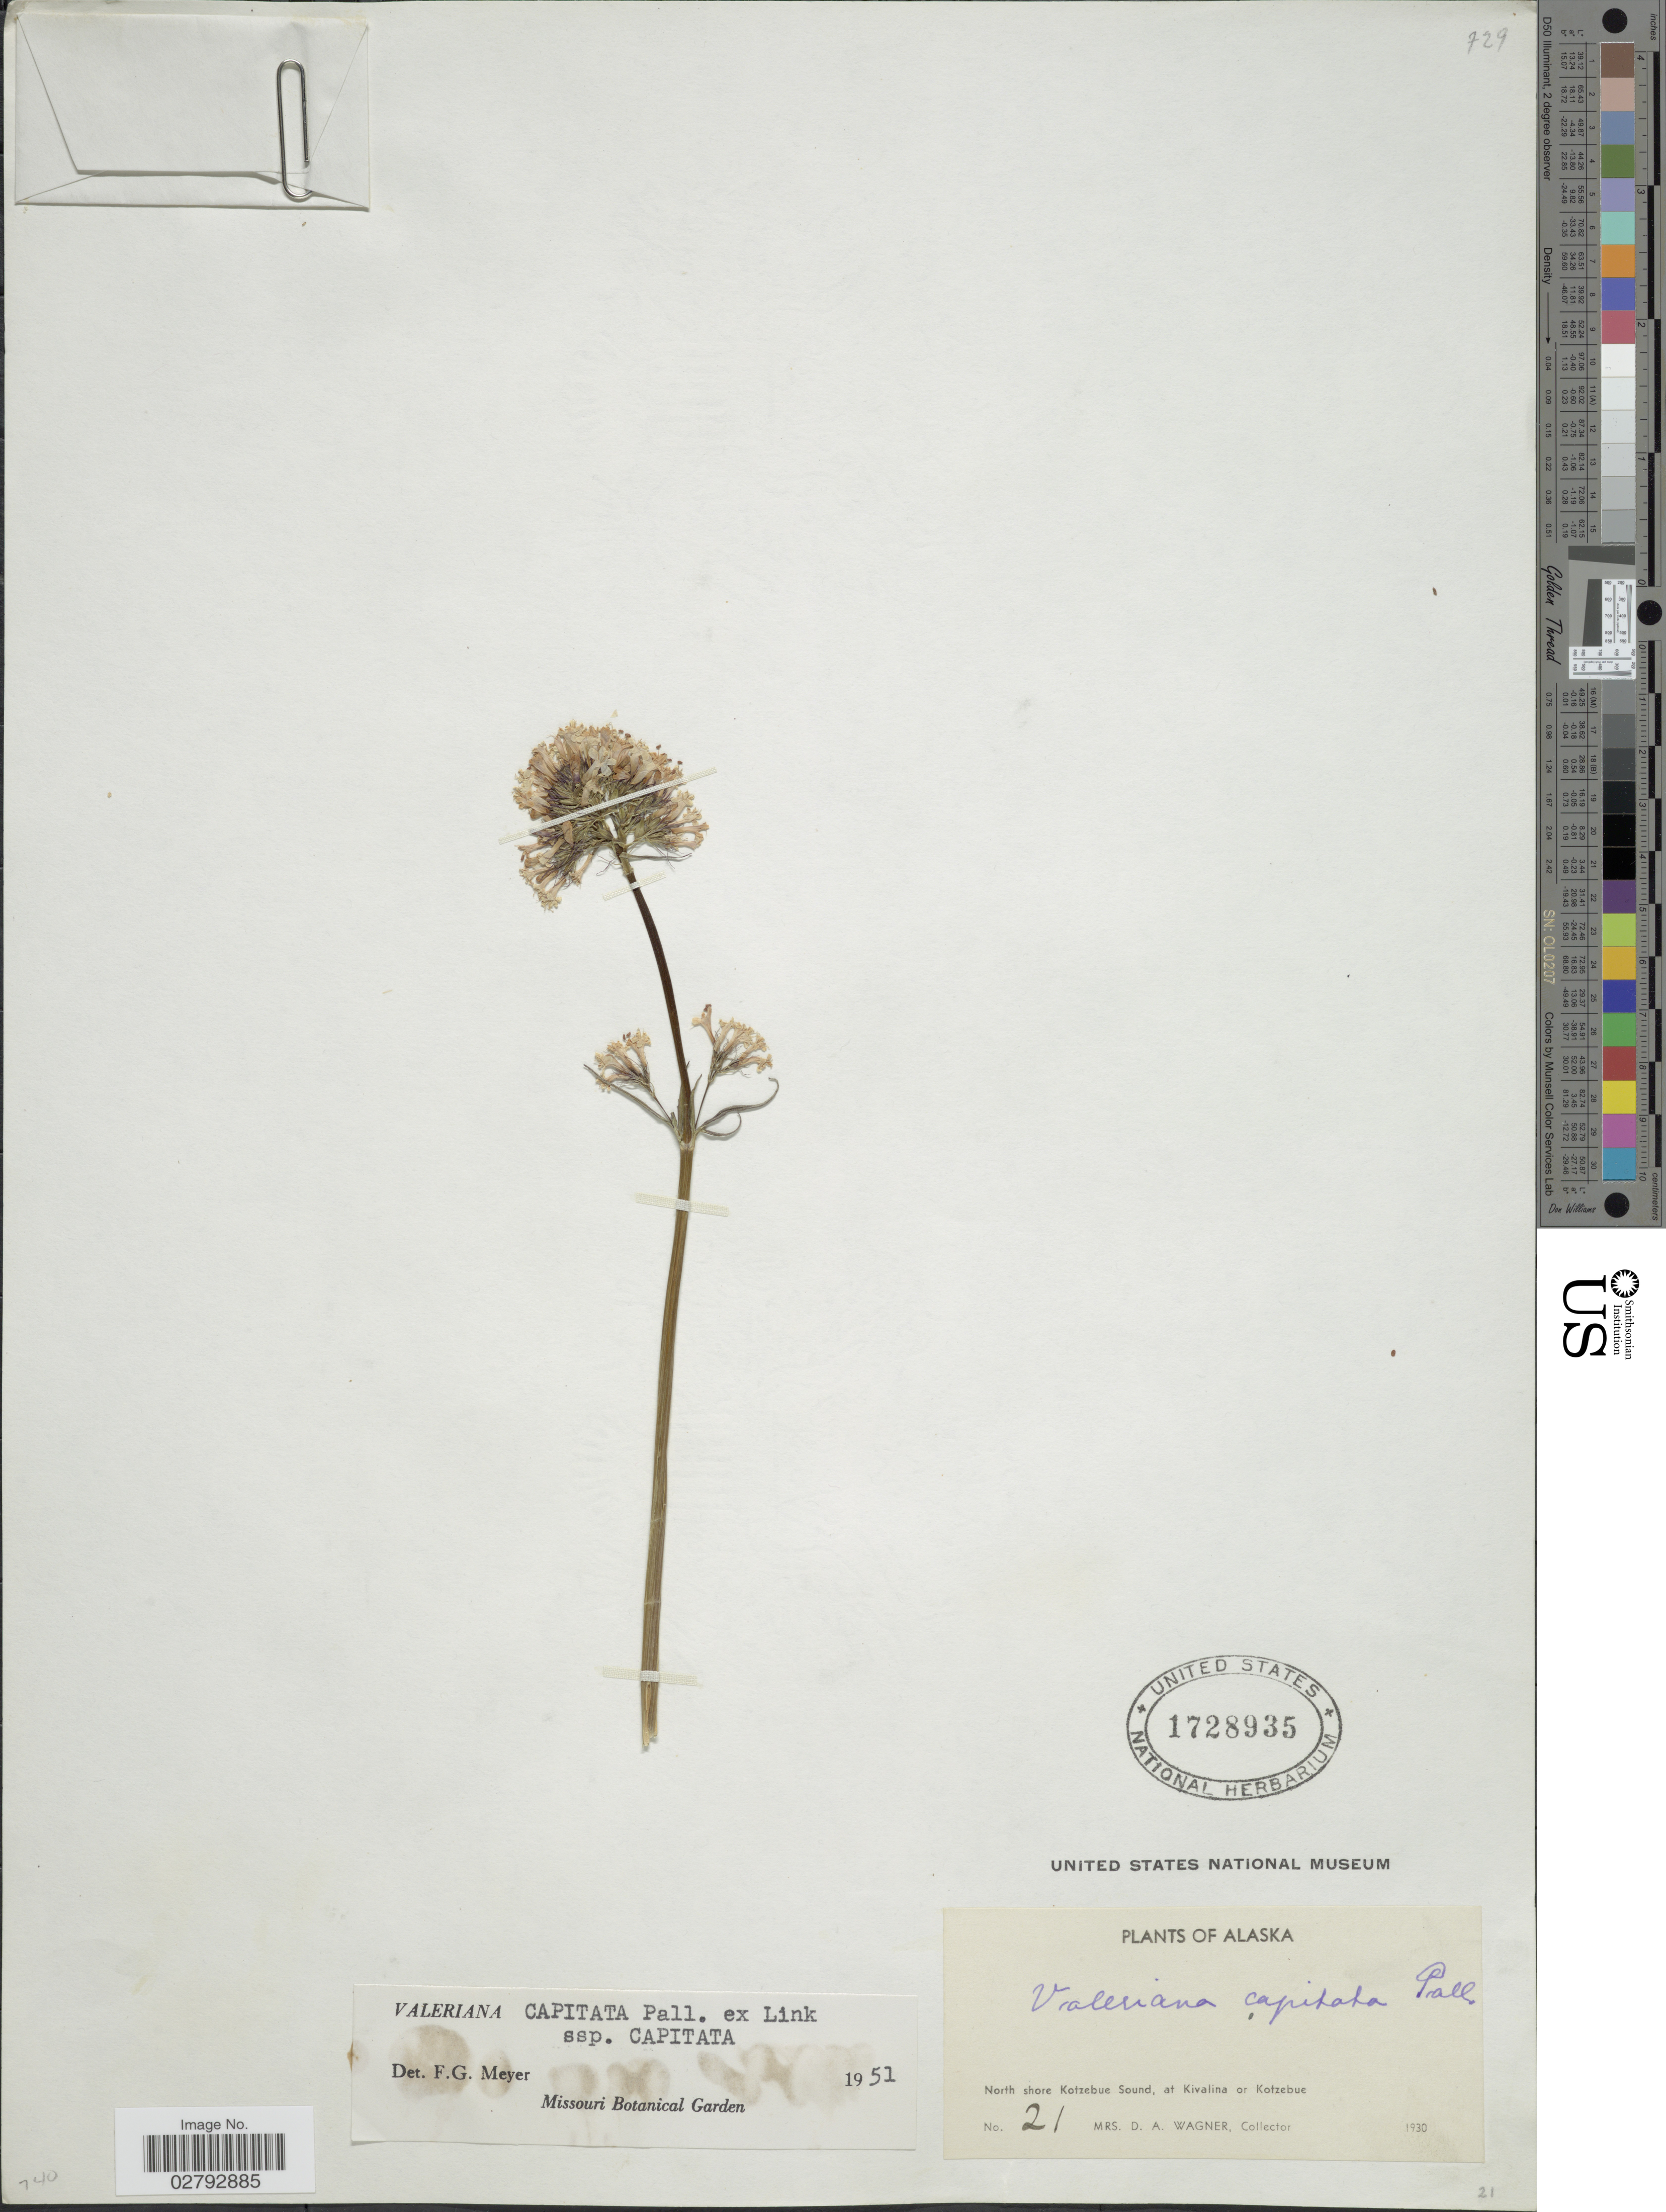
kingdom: Plantae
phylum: Tracheophyta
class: Magnoliopsida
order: Dipsacales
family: Caprifoliaceae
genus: Valeriana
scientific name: Valeriana capitata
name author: Link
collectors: D. Wagner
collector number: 21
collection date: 1930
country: United States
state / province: Alaska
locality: North shore Kotzebue Sound, at Kivalina or Kotzebue.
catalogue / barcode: US 1728935